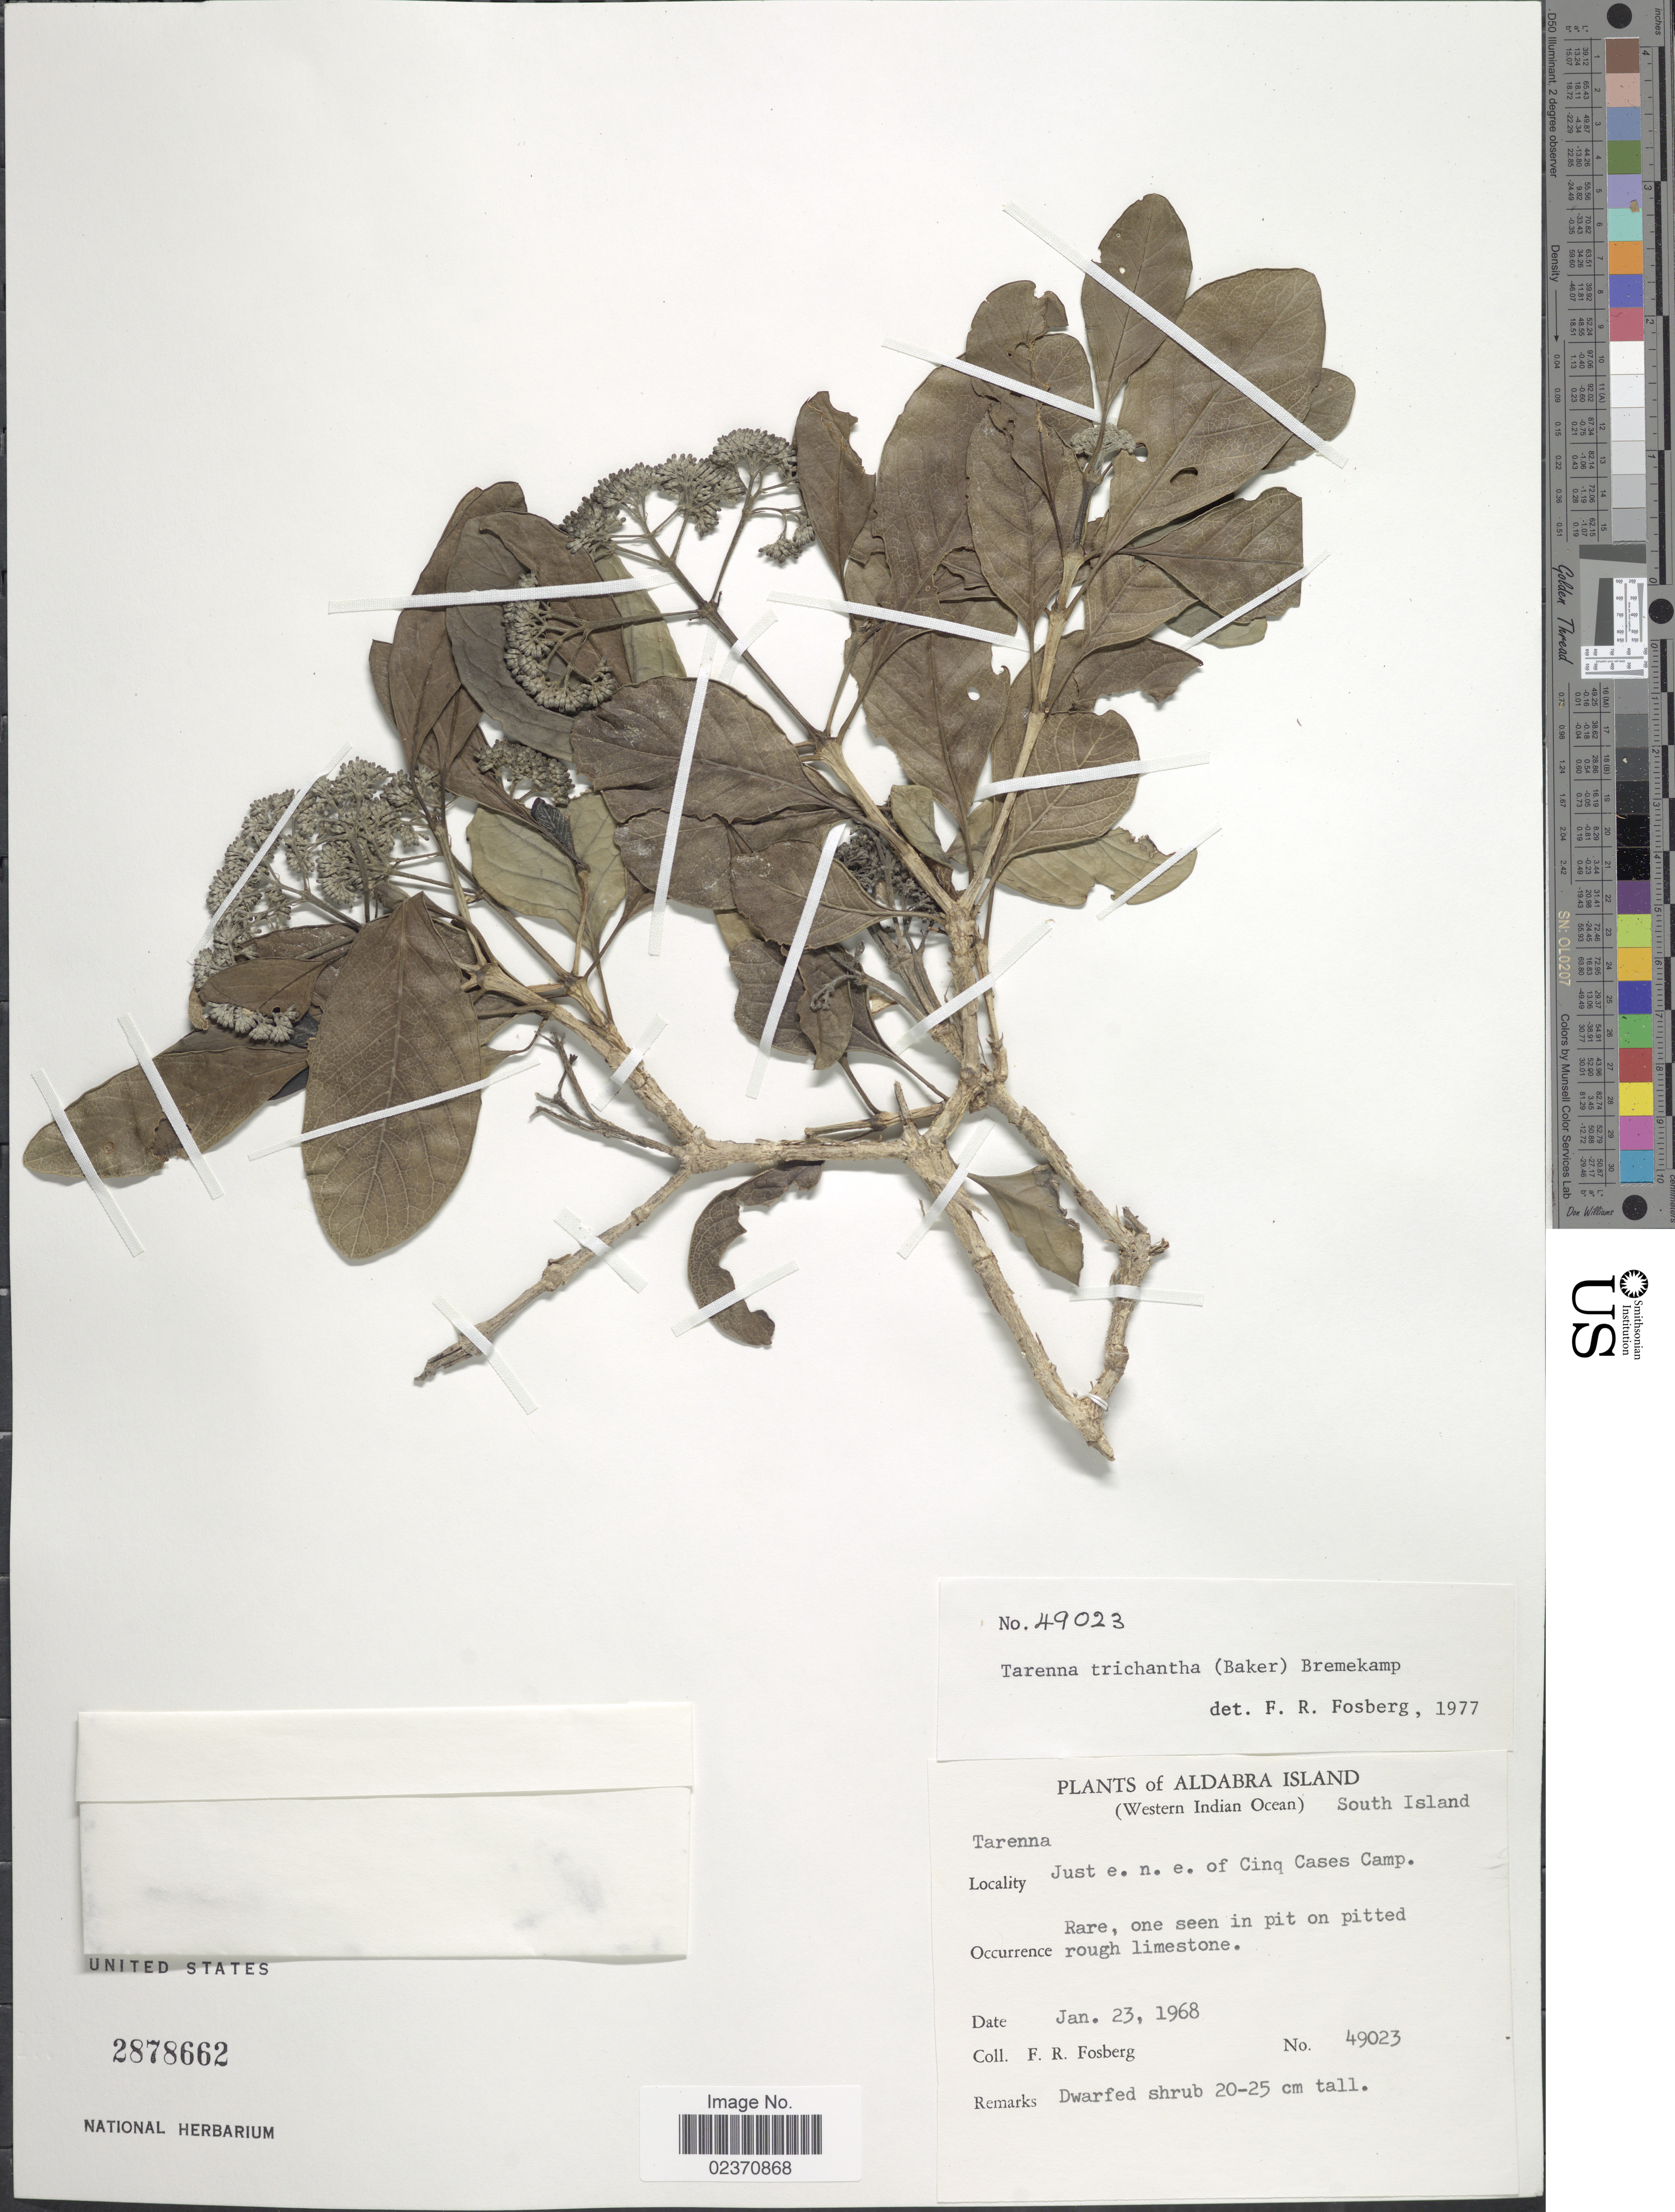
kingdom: Plantae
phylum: Tracheophyta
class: Magnoliopsida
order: Gentianales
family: Rubiaceae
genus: Paracephaelis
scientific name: Paracephaelis trichantha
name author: (Baker) De Block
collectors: F. R. Fosberg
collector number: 49023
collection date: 1968-01-23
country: Seychelles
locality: Aldabra Island (Western Indian Ocean) South Island, just e.n.e. of Cinq Cases Camp.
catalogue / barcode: US 2878662